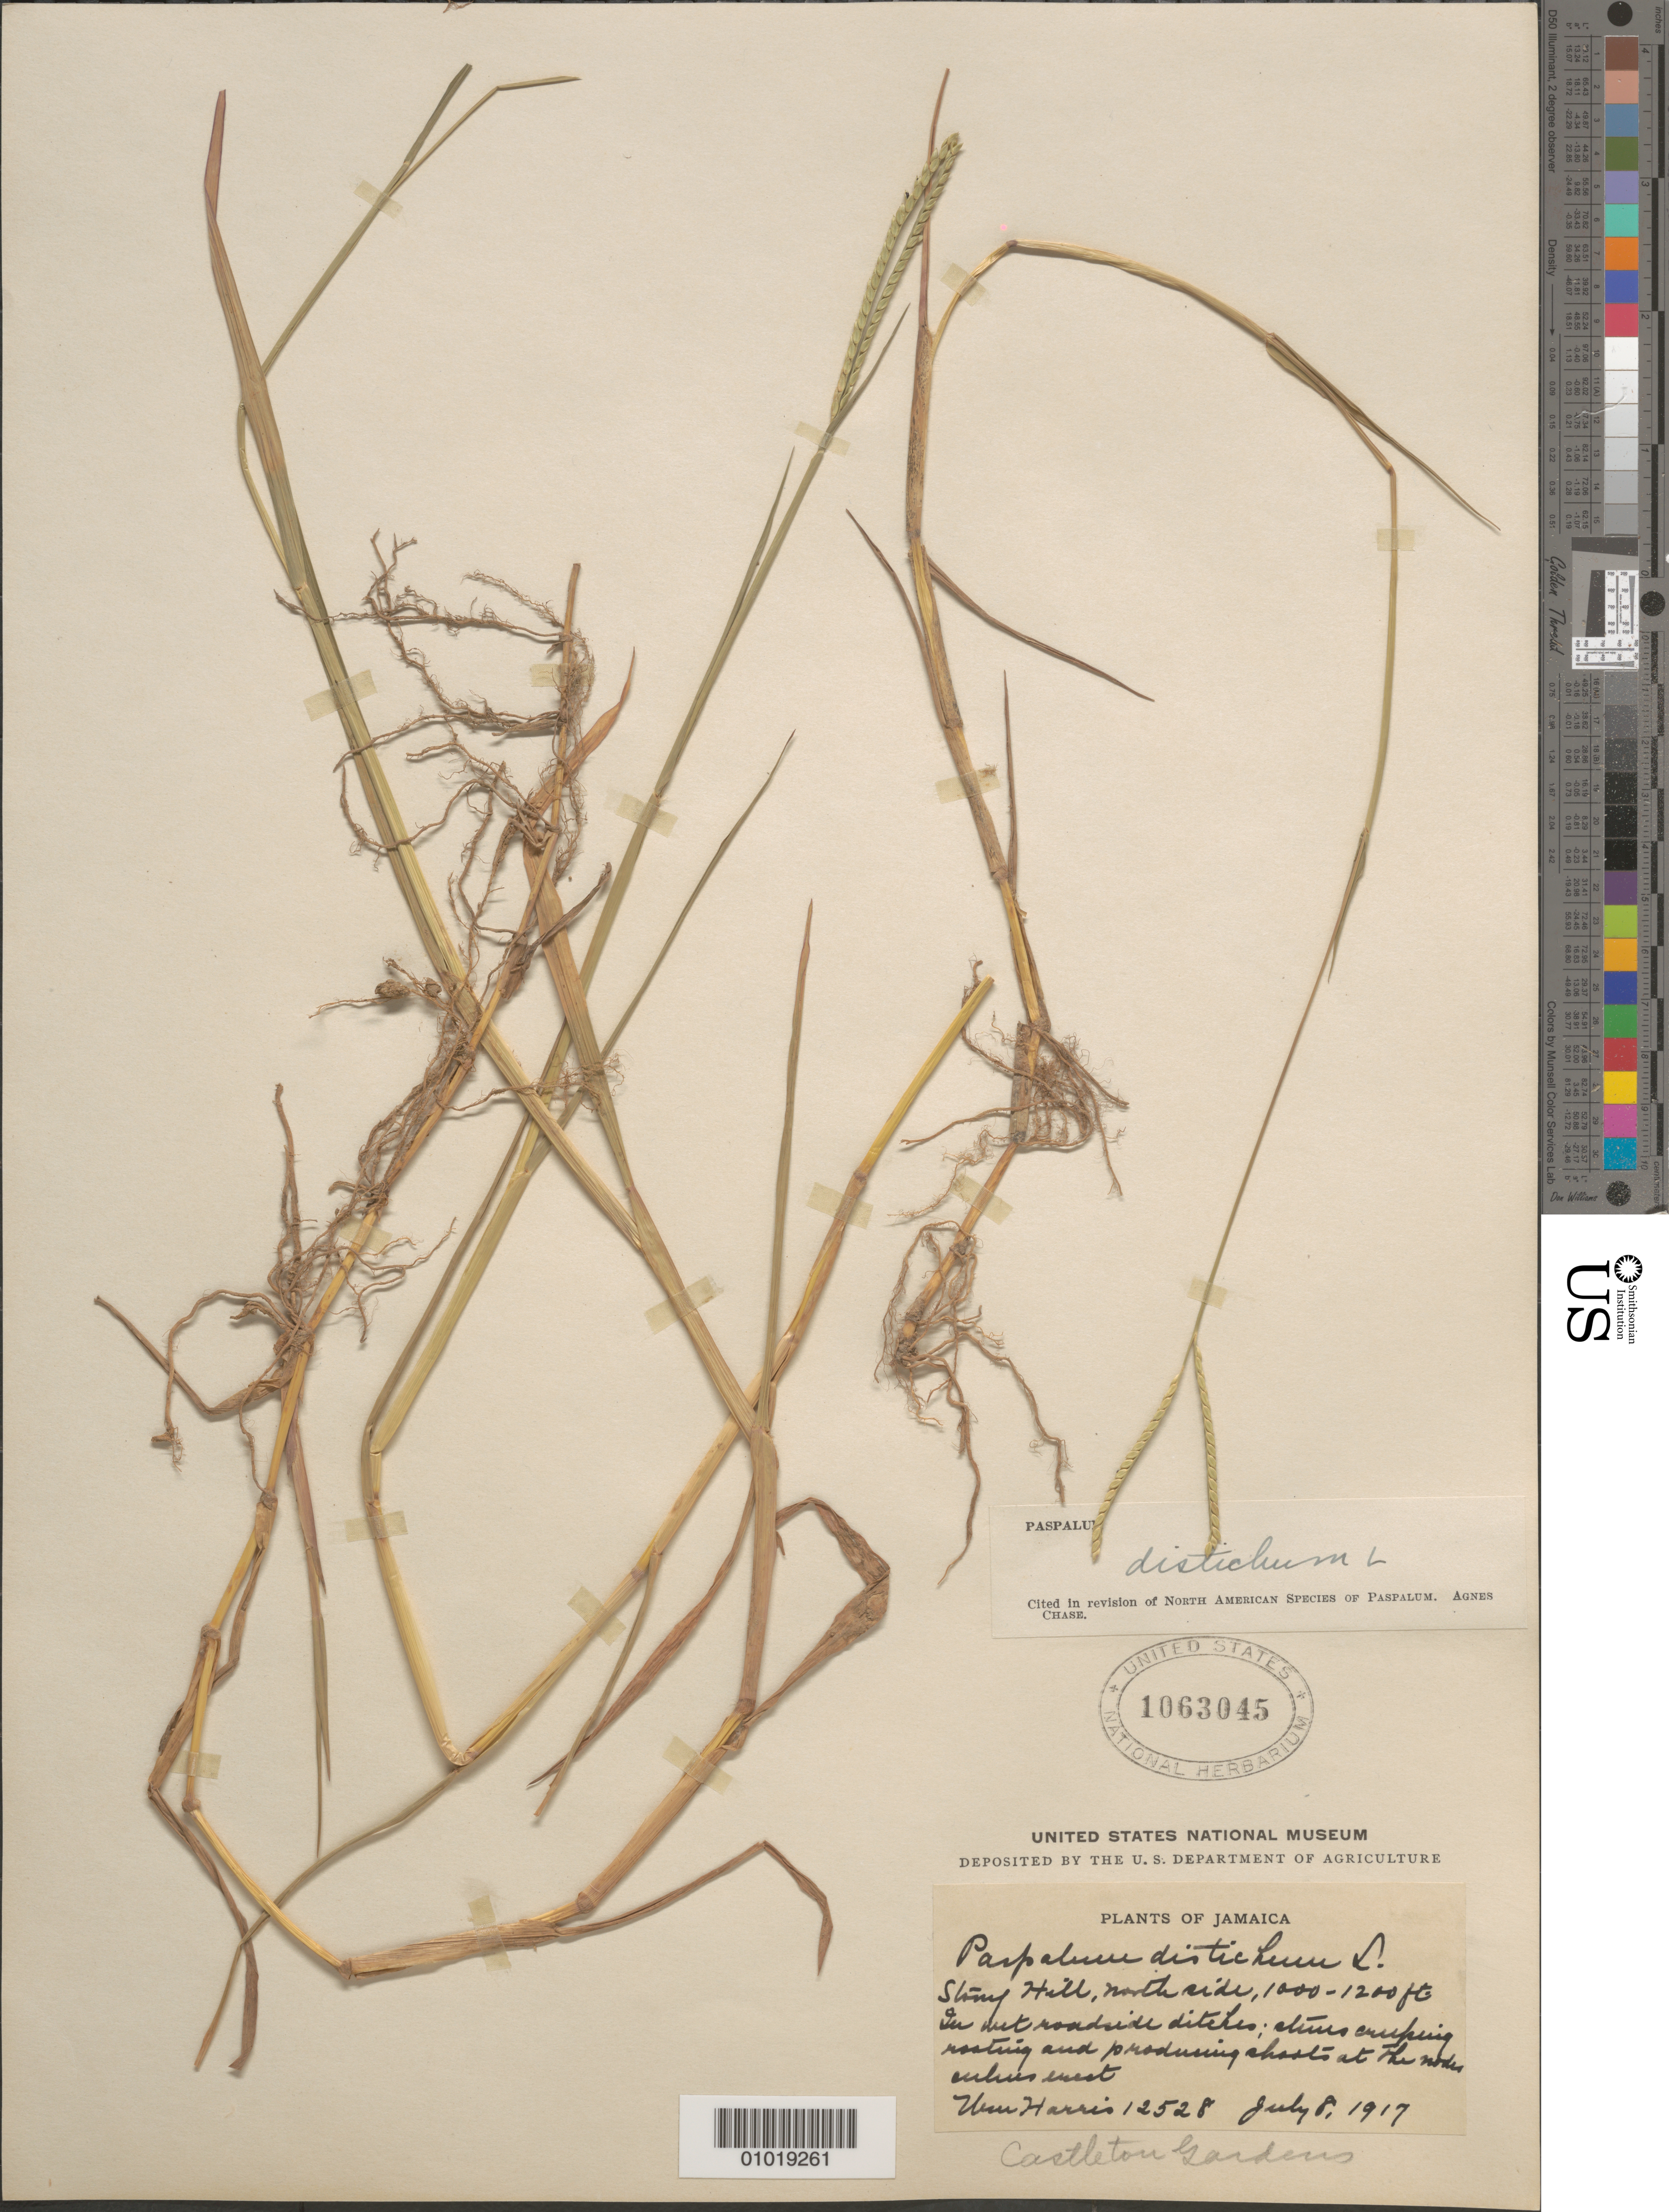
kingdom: Plantae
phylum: Tracheophyta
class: Liliopsida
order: Poales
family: Poaceae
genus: Paspalum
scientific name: Paspalum distichum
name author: L.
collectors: W. Harris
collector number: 12528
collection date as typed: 08 Jul 1917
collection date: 1917-07-08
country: Jamaica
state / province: Saint Catherine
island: Jamaica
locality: Stone Hill, , N side,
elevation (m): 305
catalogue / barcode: US 1063045